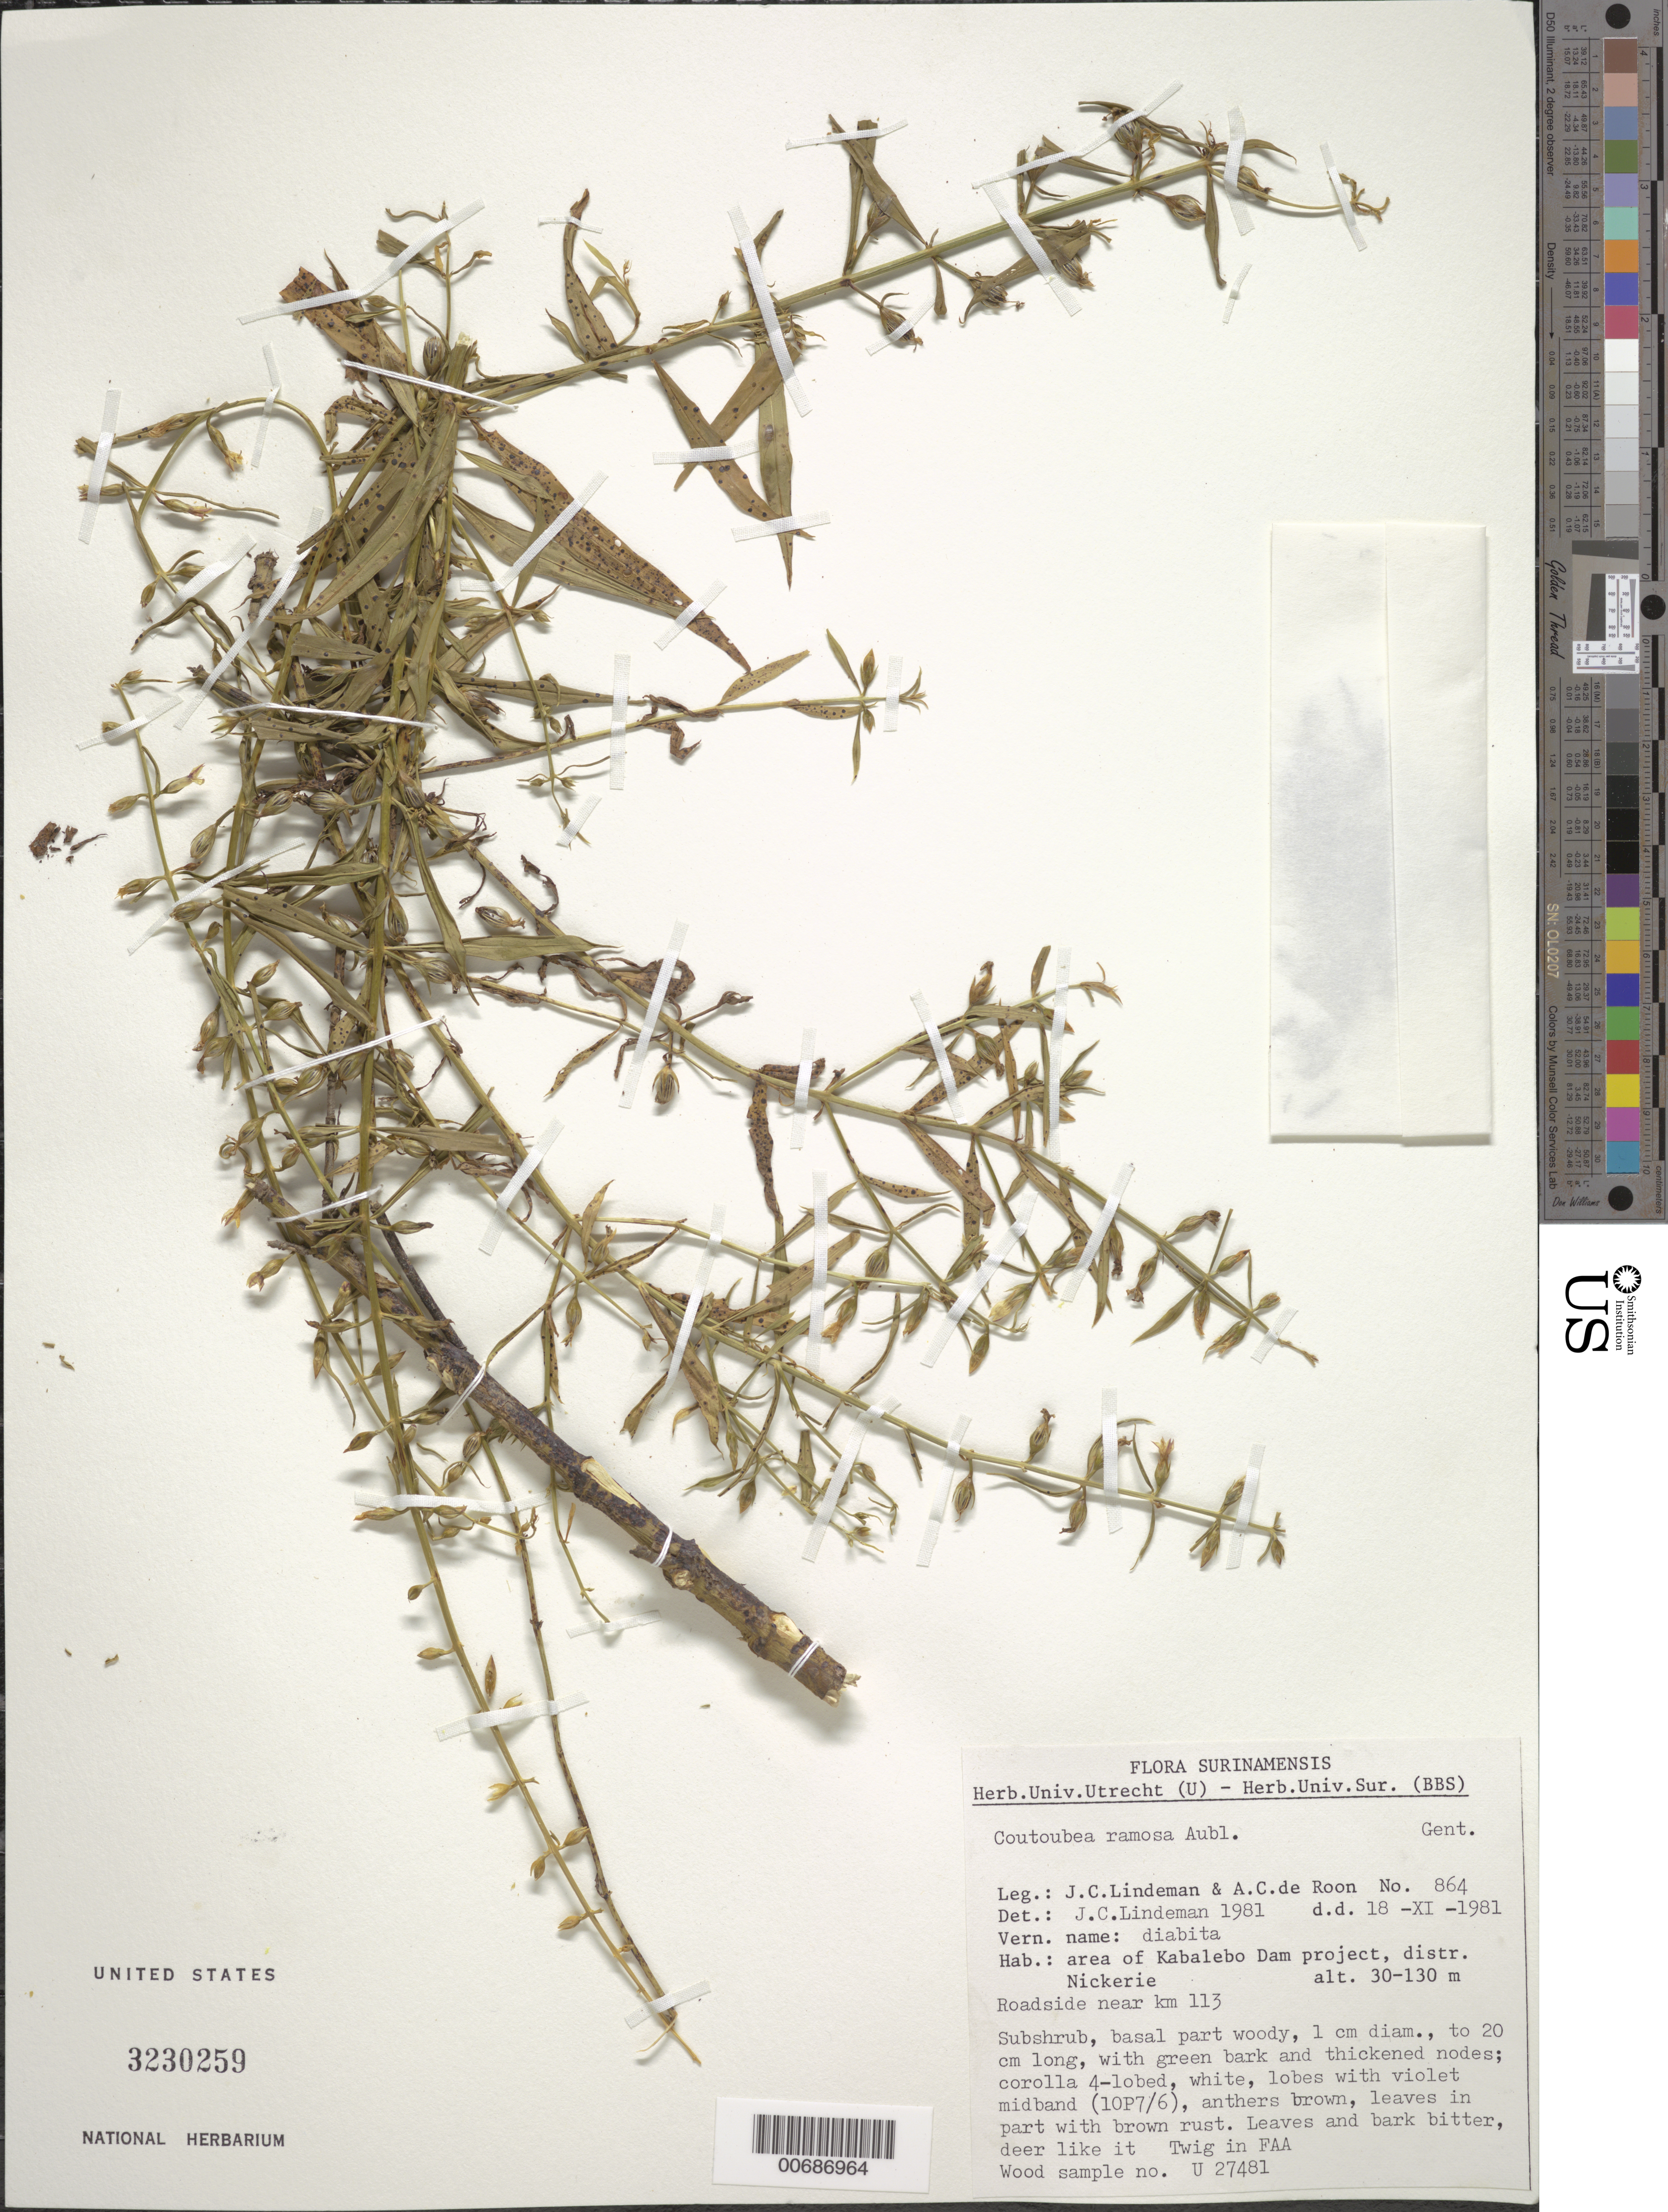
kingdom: Plantae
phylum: Tracheophyta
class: Magnoliopsida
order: Gentianales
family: Gentianaceae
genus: Coutoubea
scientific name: Coutoubea ramosa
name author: Aubl.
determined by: Lindeman, J. C.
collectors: J. C. Lindeman & A. de Roon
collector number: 81 864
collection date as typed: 18-Nov-81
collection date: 1981-11-18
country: Suriname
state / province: Nickerie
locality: Kabalebo Dam project area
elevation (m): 30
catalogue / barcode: US 3230259